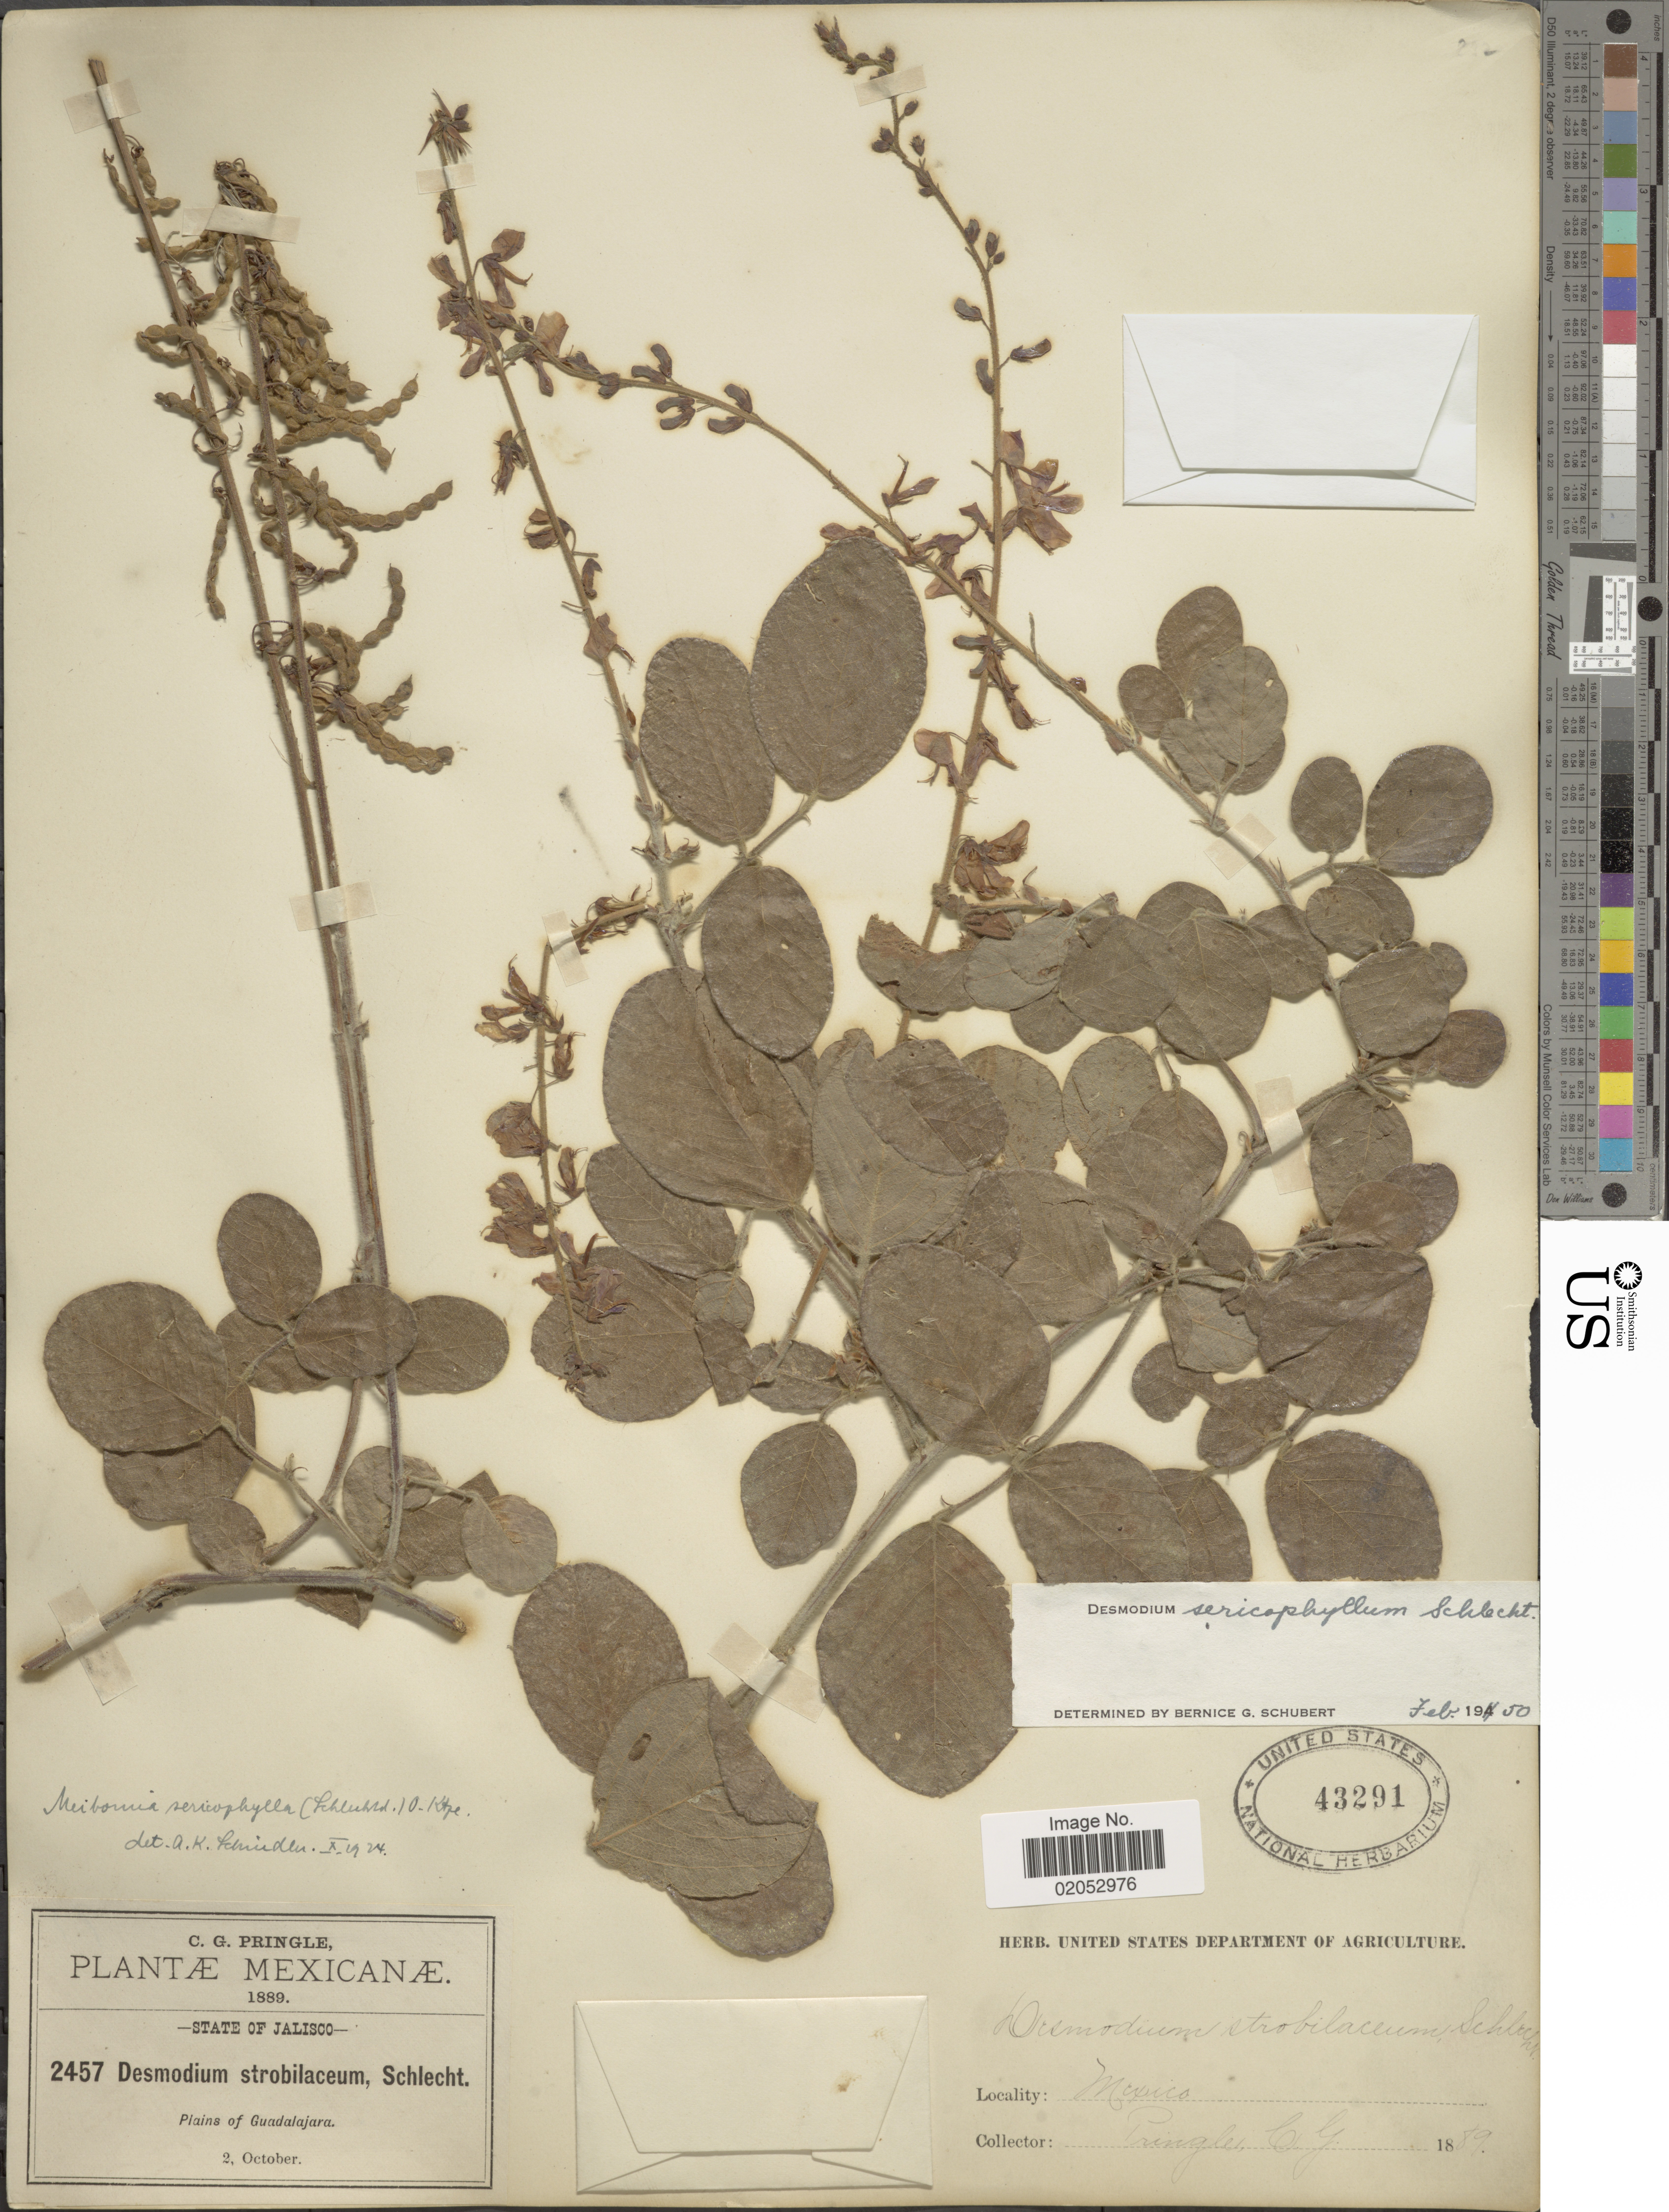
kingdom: Plantae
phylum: Tracheophyta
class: Magnoliopsida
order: Fabales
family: Fabaceae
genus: Desmodium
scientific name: Desmodium sericophyllum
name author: Schltdl.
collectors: C. G. Pringle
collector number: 2457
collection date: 1889-10-02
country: Mexico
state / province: Jalisco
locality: State of Jalisco. Plains of Guadalajara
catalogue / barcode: US 43291